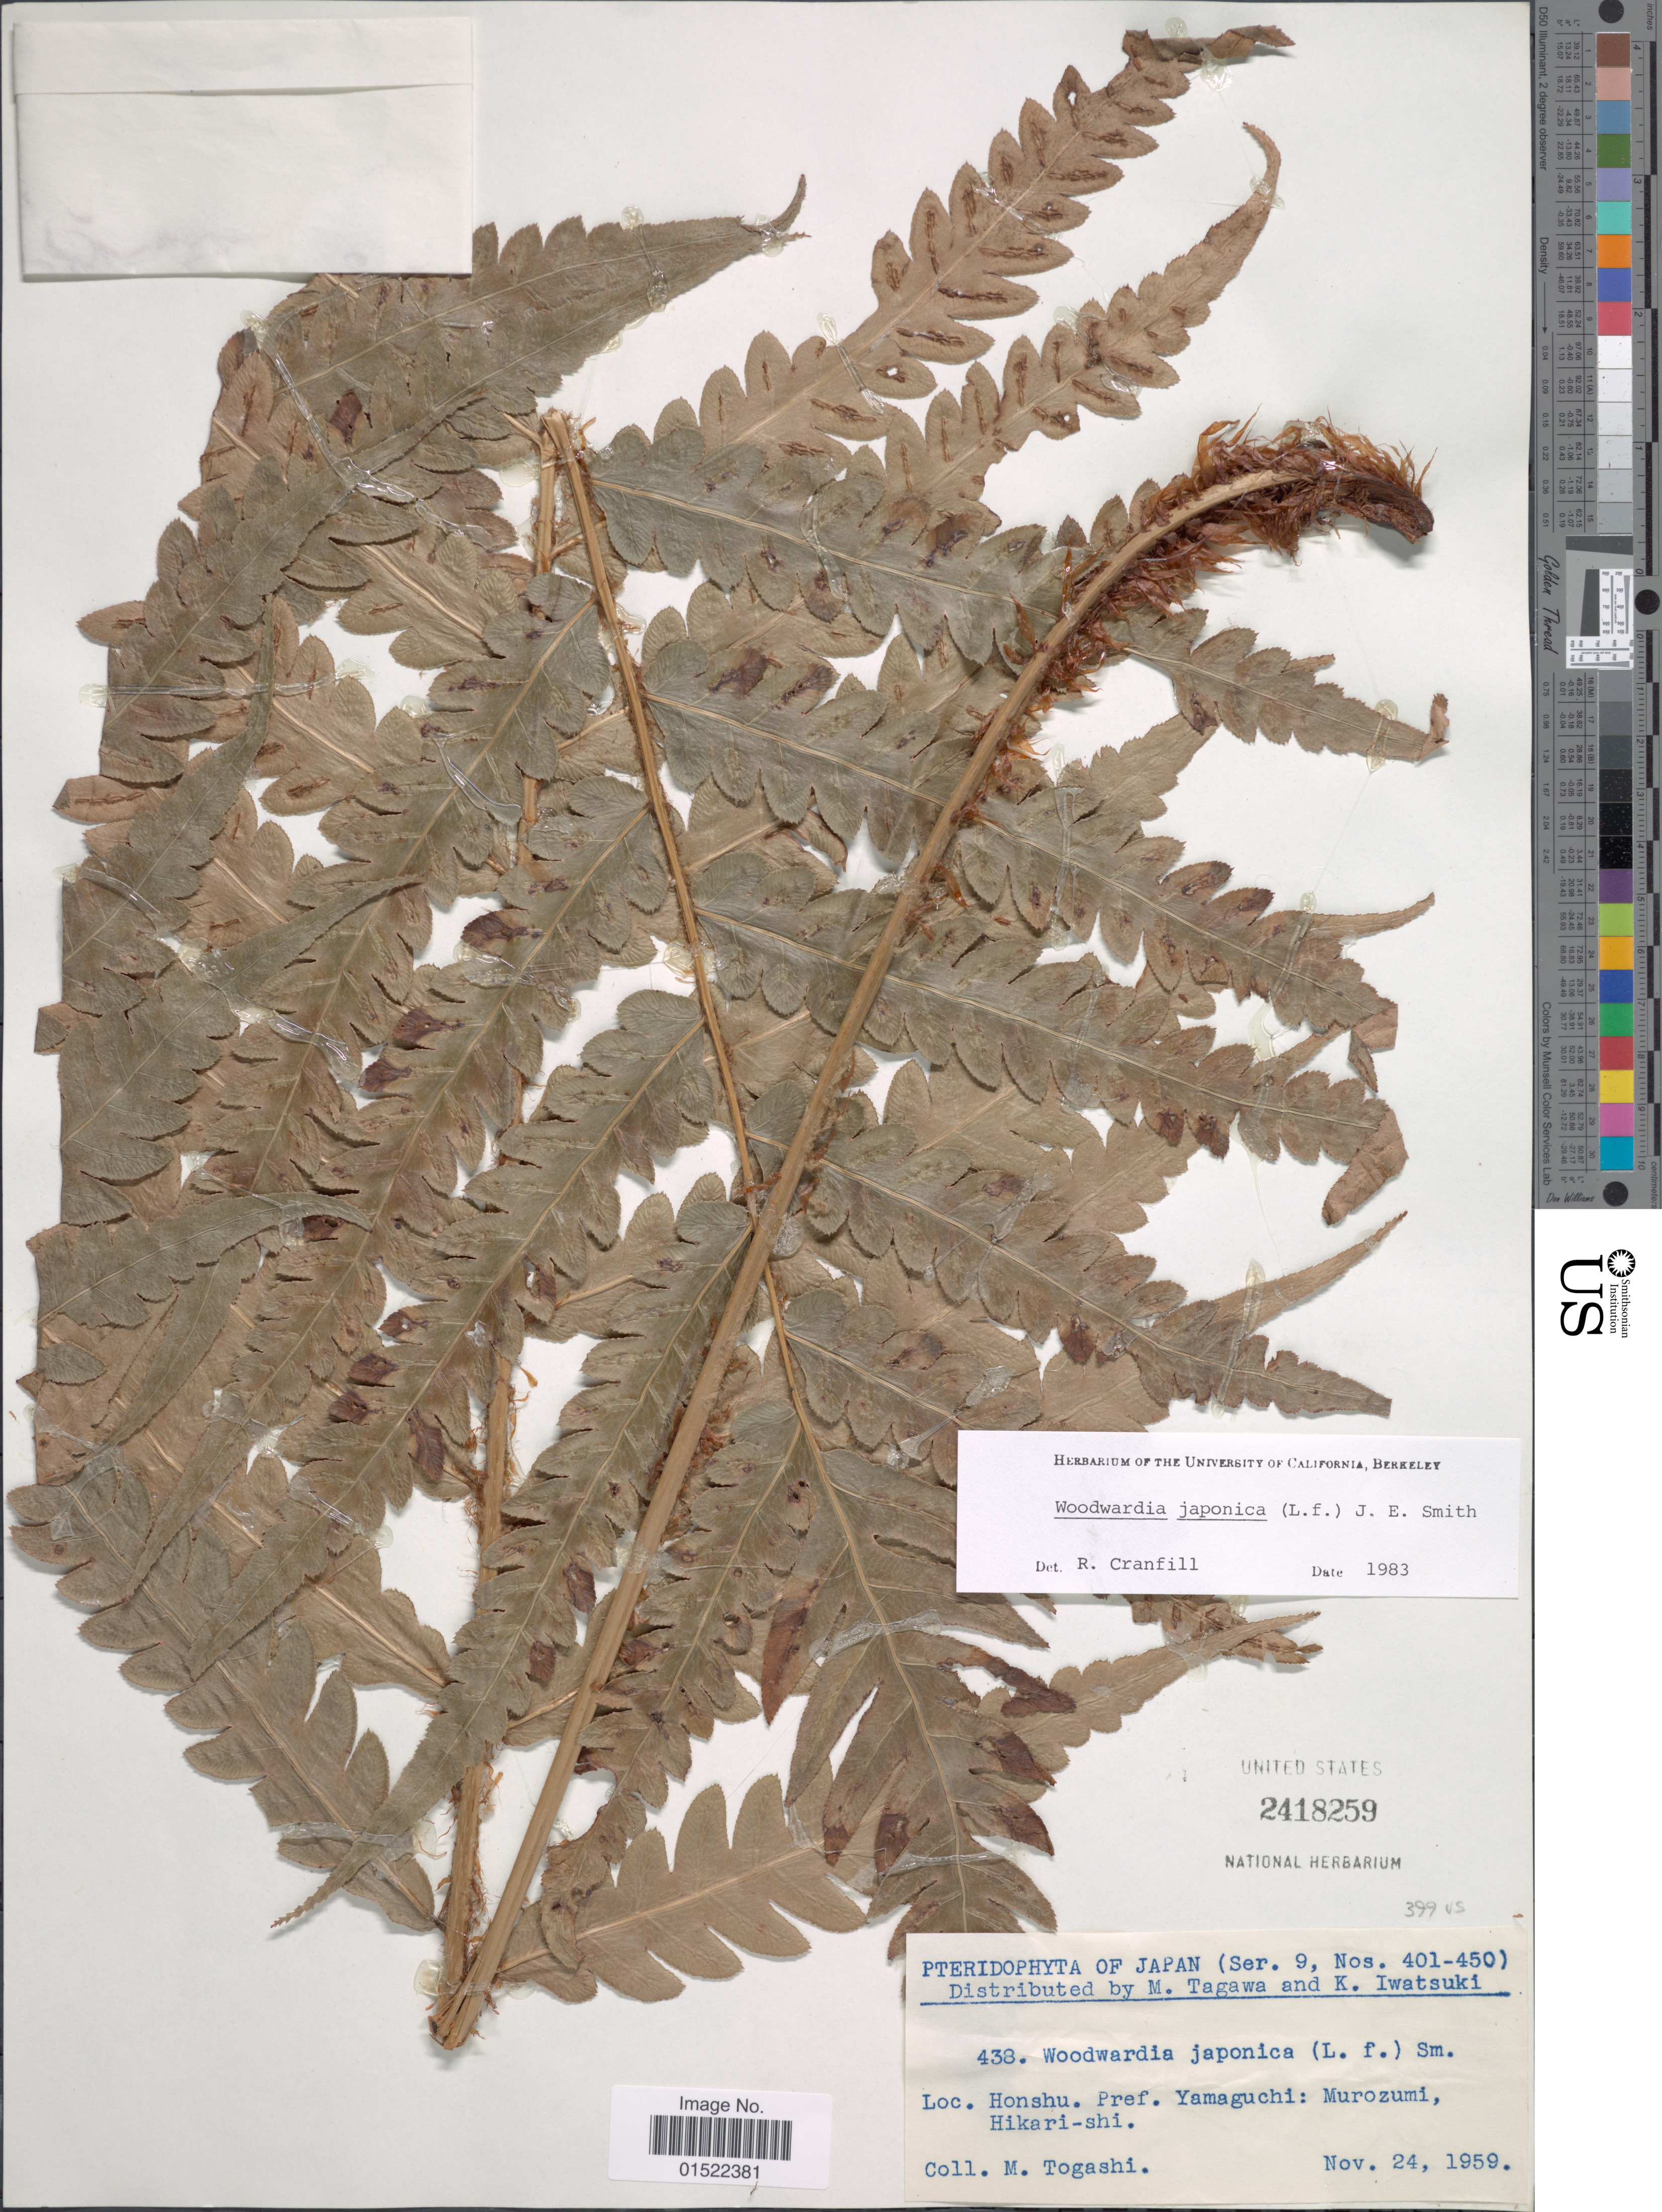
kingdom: Plantae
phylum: Tracheophyta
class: Polypodiopsida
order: Polypodiales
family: Blechnaceae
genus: Woodwardia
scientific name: Woodwardia japonica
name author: (L. f.) Sm.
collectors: M. Togashi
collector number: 438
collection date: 1959-11-24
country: Japan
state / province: Yamaguti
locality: Hondshu, Murozumi, Hikari-shi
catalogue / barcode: US 2418259